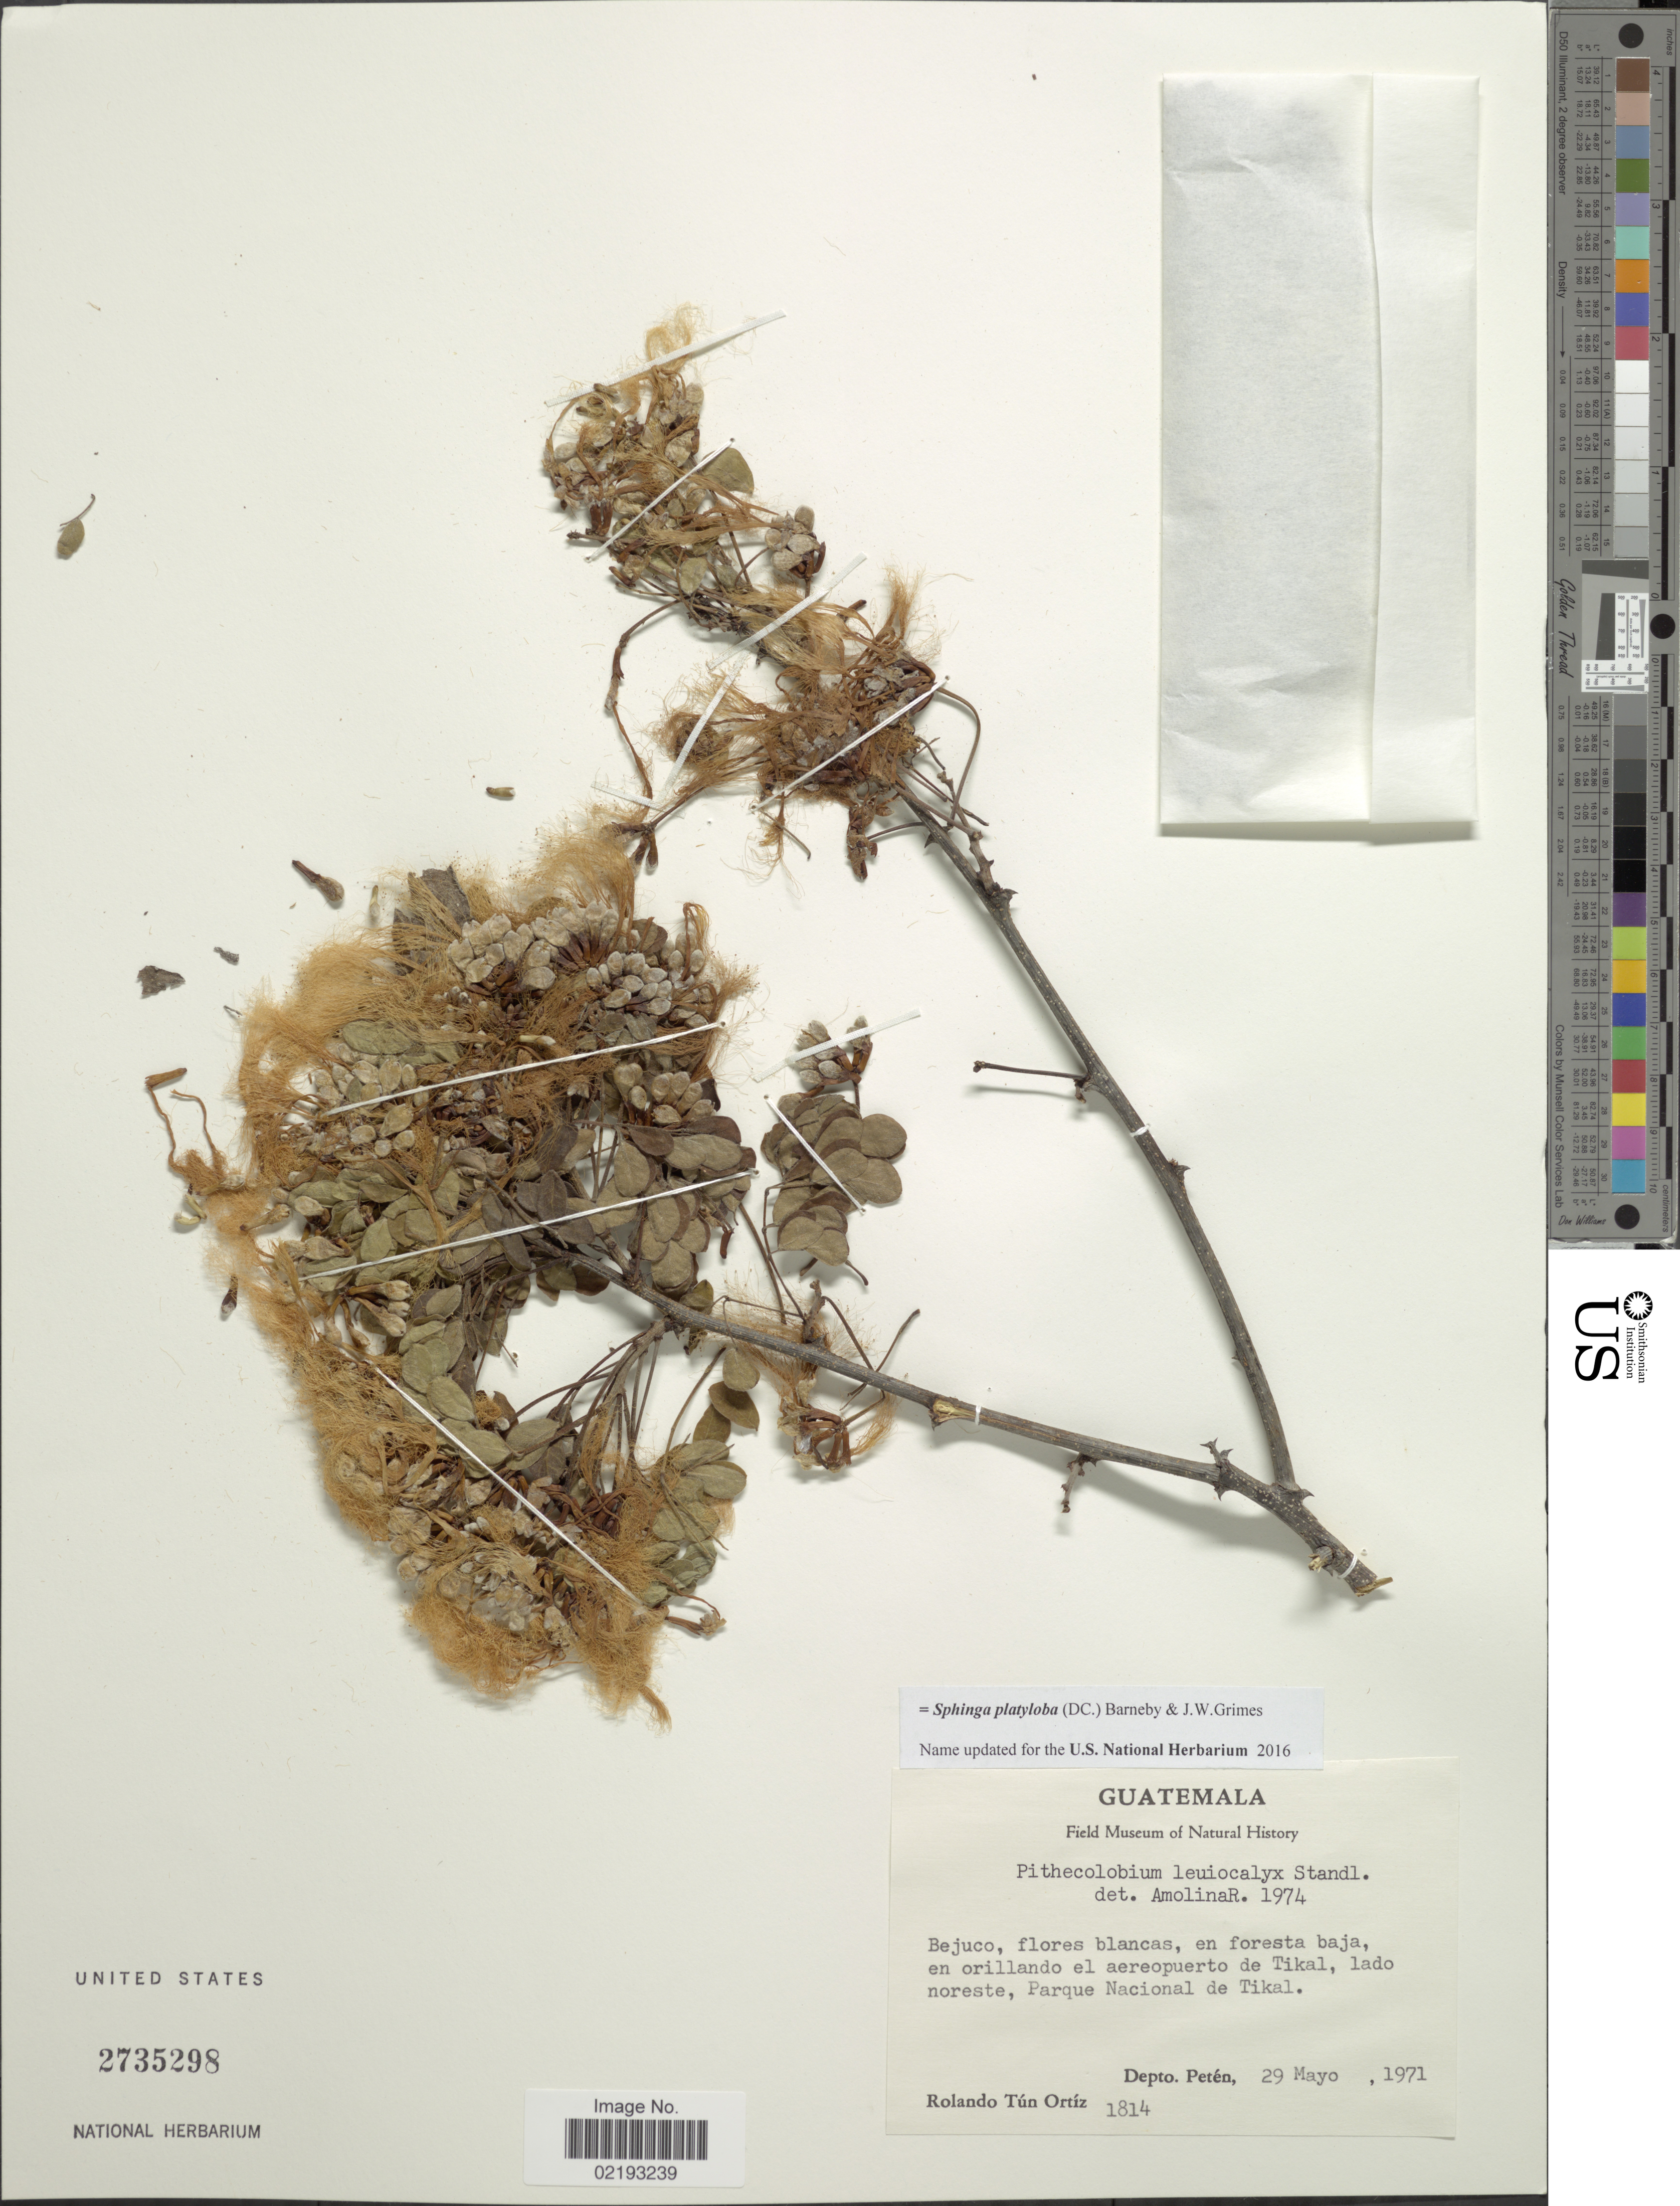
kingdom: Plantae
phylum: Tracheophyta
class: Magnoliopsida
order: Fabales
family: Fabaceae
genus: Sphinga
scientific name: Sphinga platyloba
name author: (DC.) Barneby & J.W. Grimes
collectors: R. T. Ortíz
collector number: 1814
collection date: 1971-05-29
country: Guatemala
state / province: El Petén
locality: En foresta baja, en orillando el aeropuerto de Tikal, lado noreste, Parque Nacional de Tikal, Depto. Petén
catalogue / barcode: US 2735298